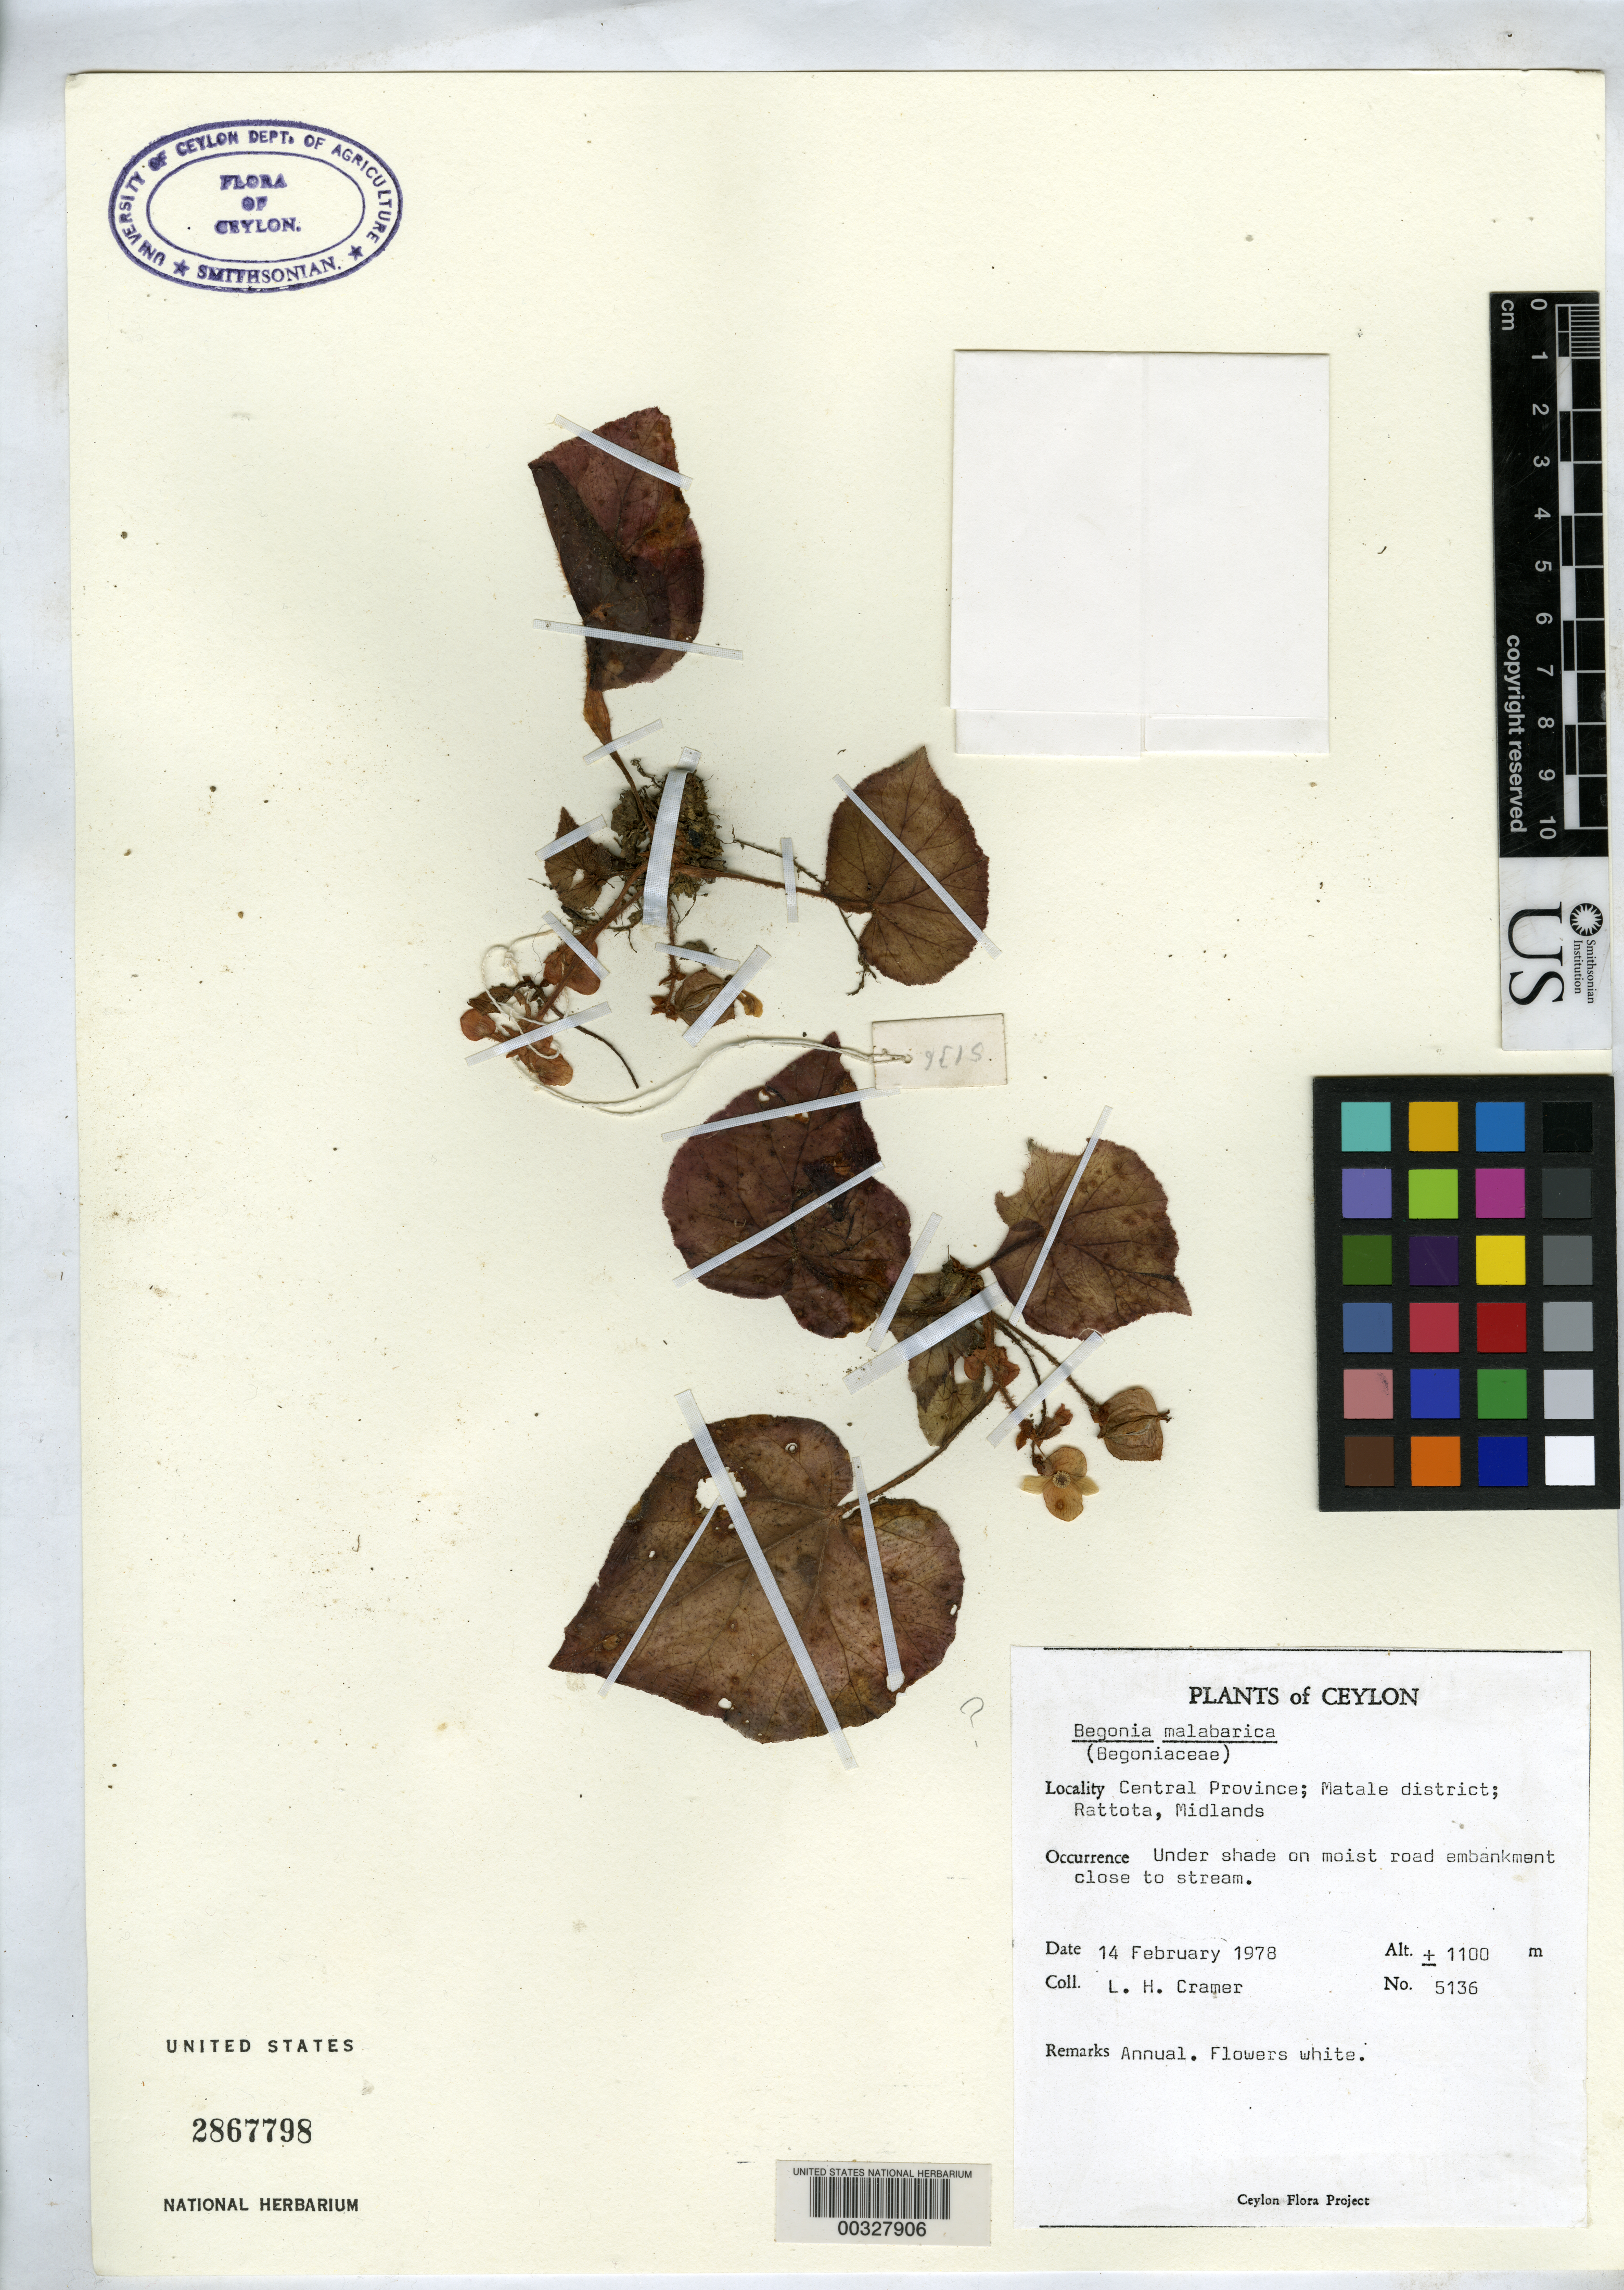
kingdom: Plantae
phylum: Tracheophyta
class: Magnoliopsida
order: Cucurbitales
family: Begoniaceae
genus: Begonia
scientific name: Begonia malabarica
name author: Lam.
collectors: L. H. Cramer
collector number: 5136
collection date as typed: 14 Feb 1978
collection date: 1978-02-14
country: Sri Lanka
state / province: Central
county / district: Matale Dist.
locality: Rattota, midlands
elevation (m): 1100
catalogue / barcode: US 2867798